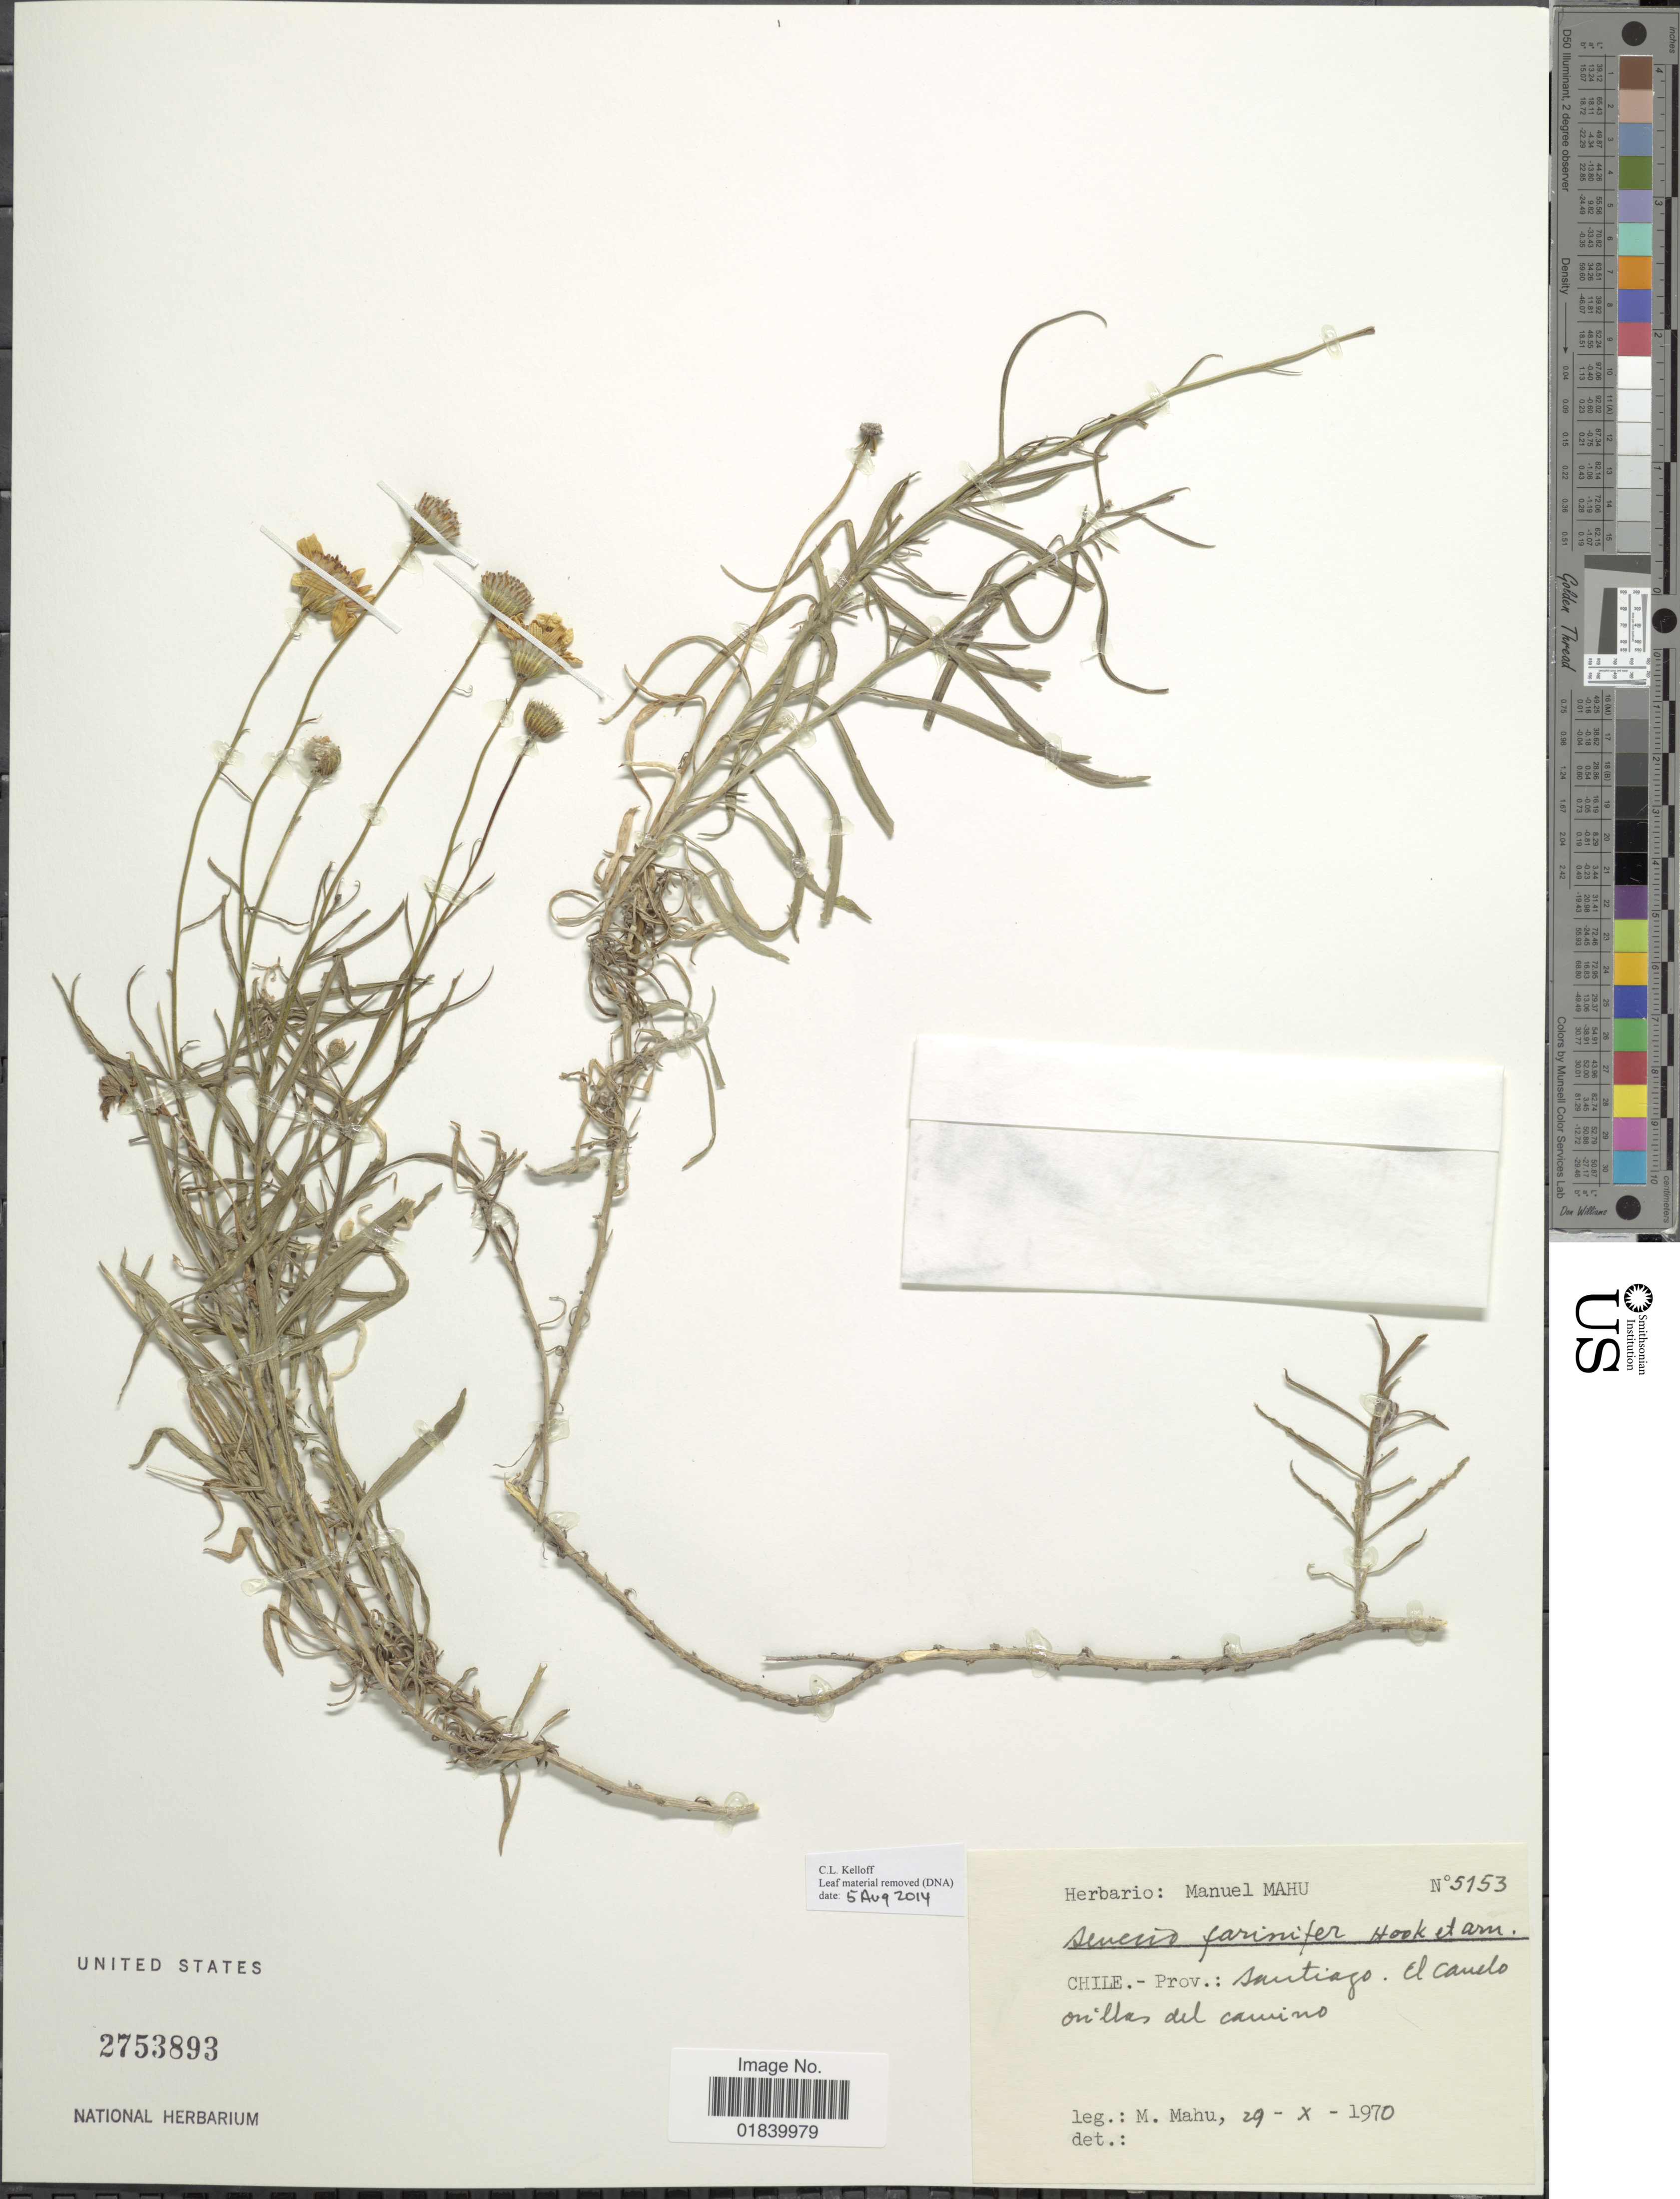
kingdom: Plantae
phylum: Tracheophyta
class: Magnoliopsida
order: Asterales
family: Asteraceae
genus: Senecio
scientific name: Senecio farinifer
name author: Hook. & Arn.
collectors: M. Mahu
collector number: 5153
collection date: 1970-10-29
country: Chile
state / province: Región Metropolitana (RM)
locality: Chile.-Prov.- Santiago. El Cando onillas del camino.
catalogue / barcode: US 2753893